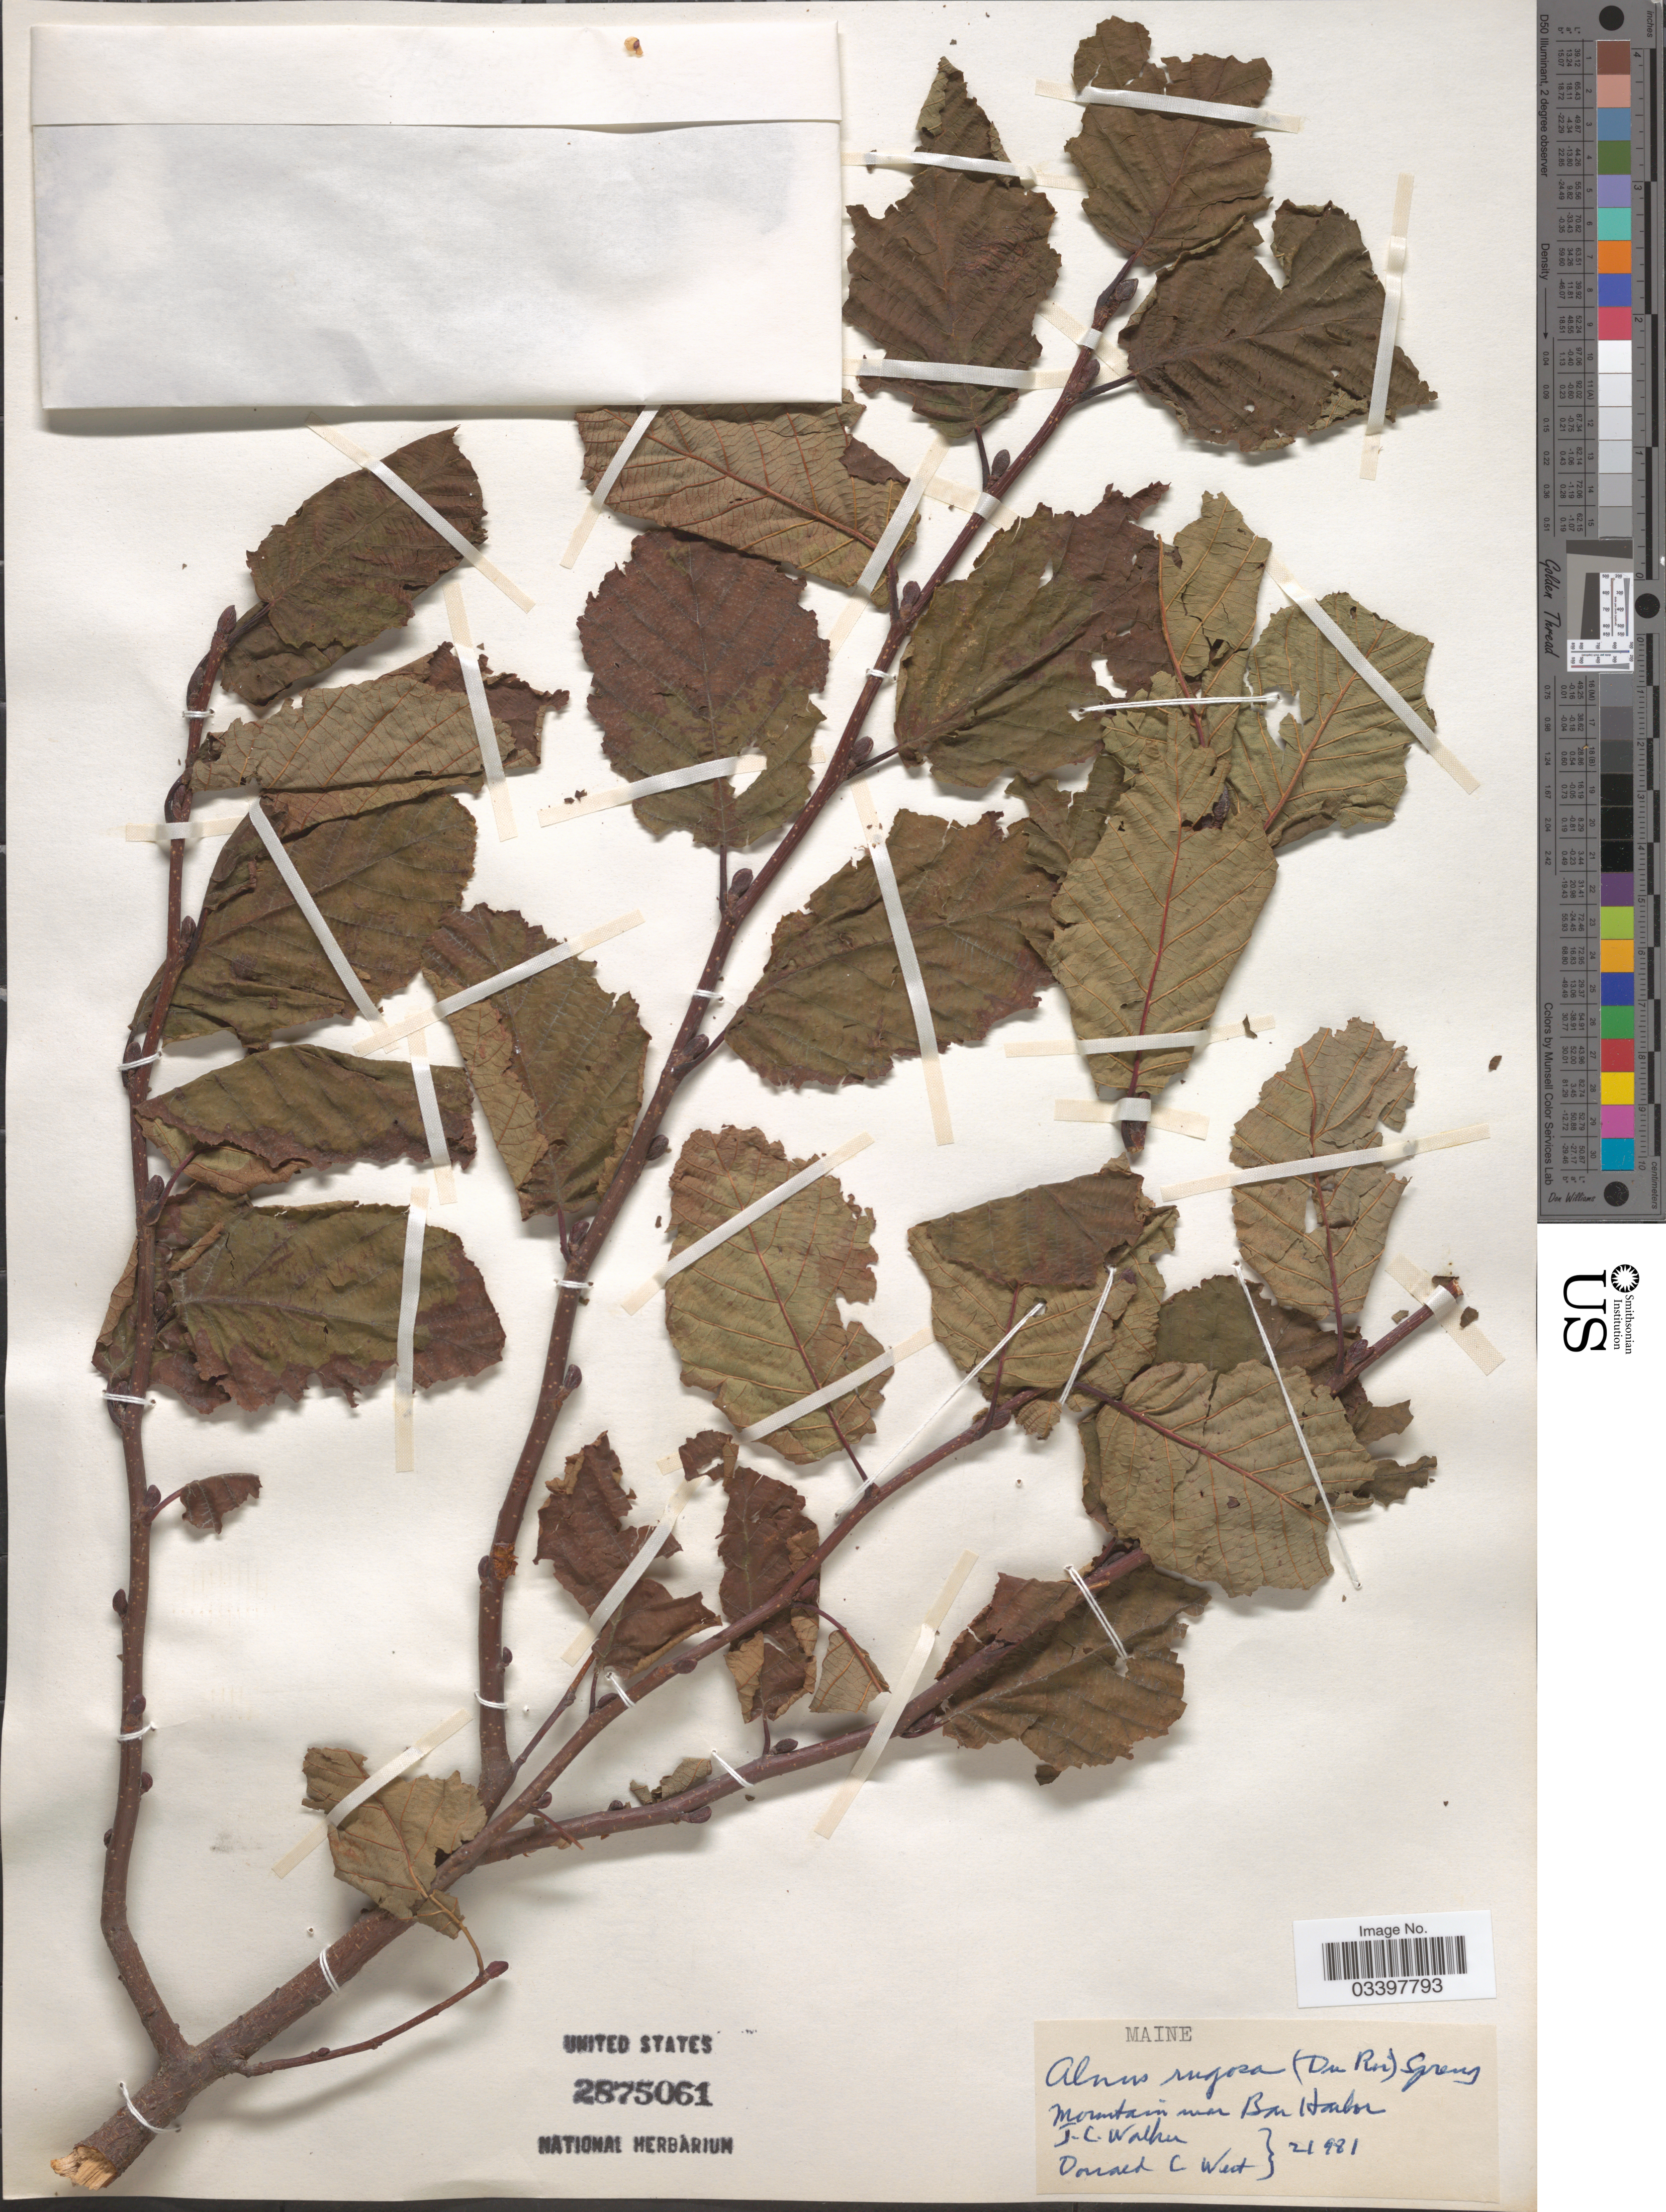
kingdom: Plantae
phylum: Tracheophyta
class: Magnoliopsida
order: Fagales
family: Betulaceae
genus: Alnus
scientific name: Alnus incana subsp. rugosa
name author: (Du Roi) R.T. Clausen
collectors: J. Walker & D. Wert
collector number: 21981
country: United States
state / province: Maine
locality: Mountain near Bar Harbor.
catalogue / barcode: US 2875061